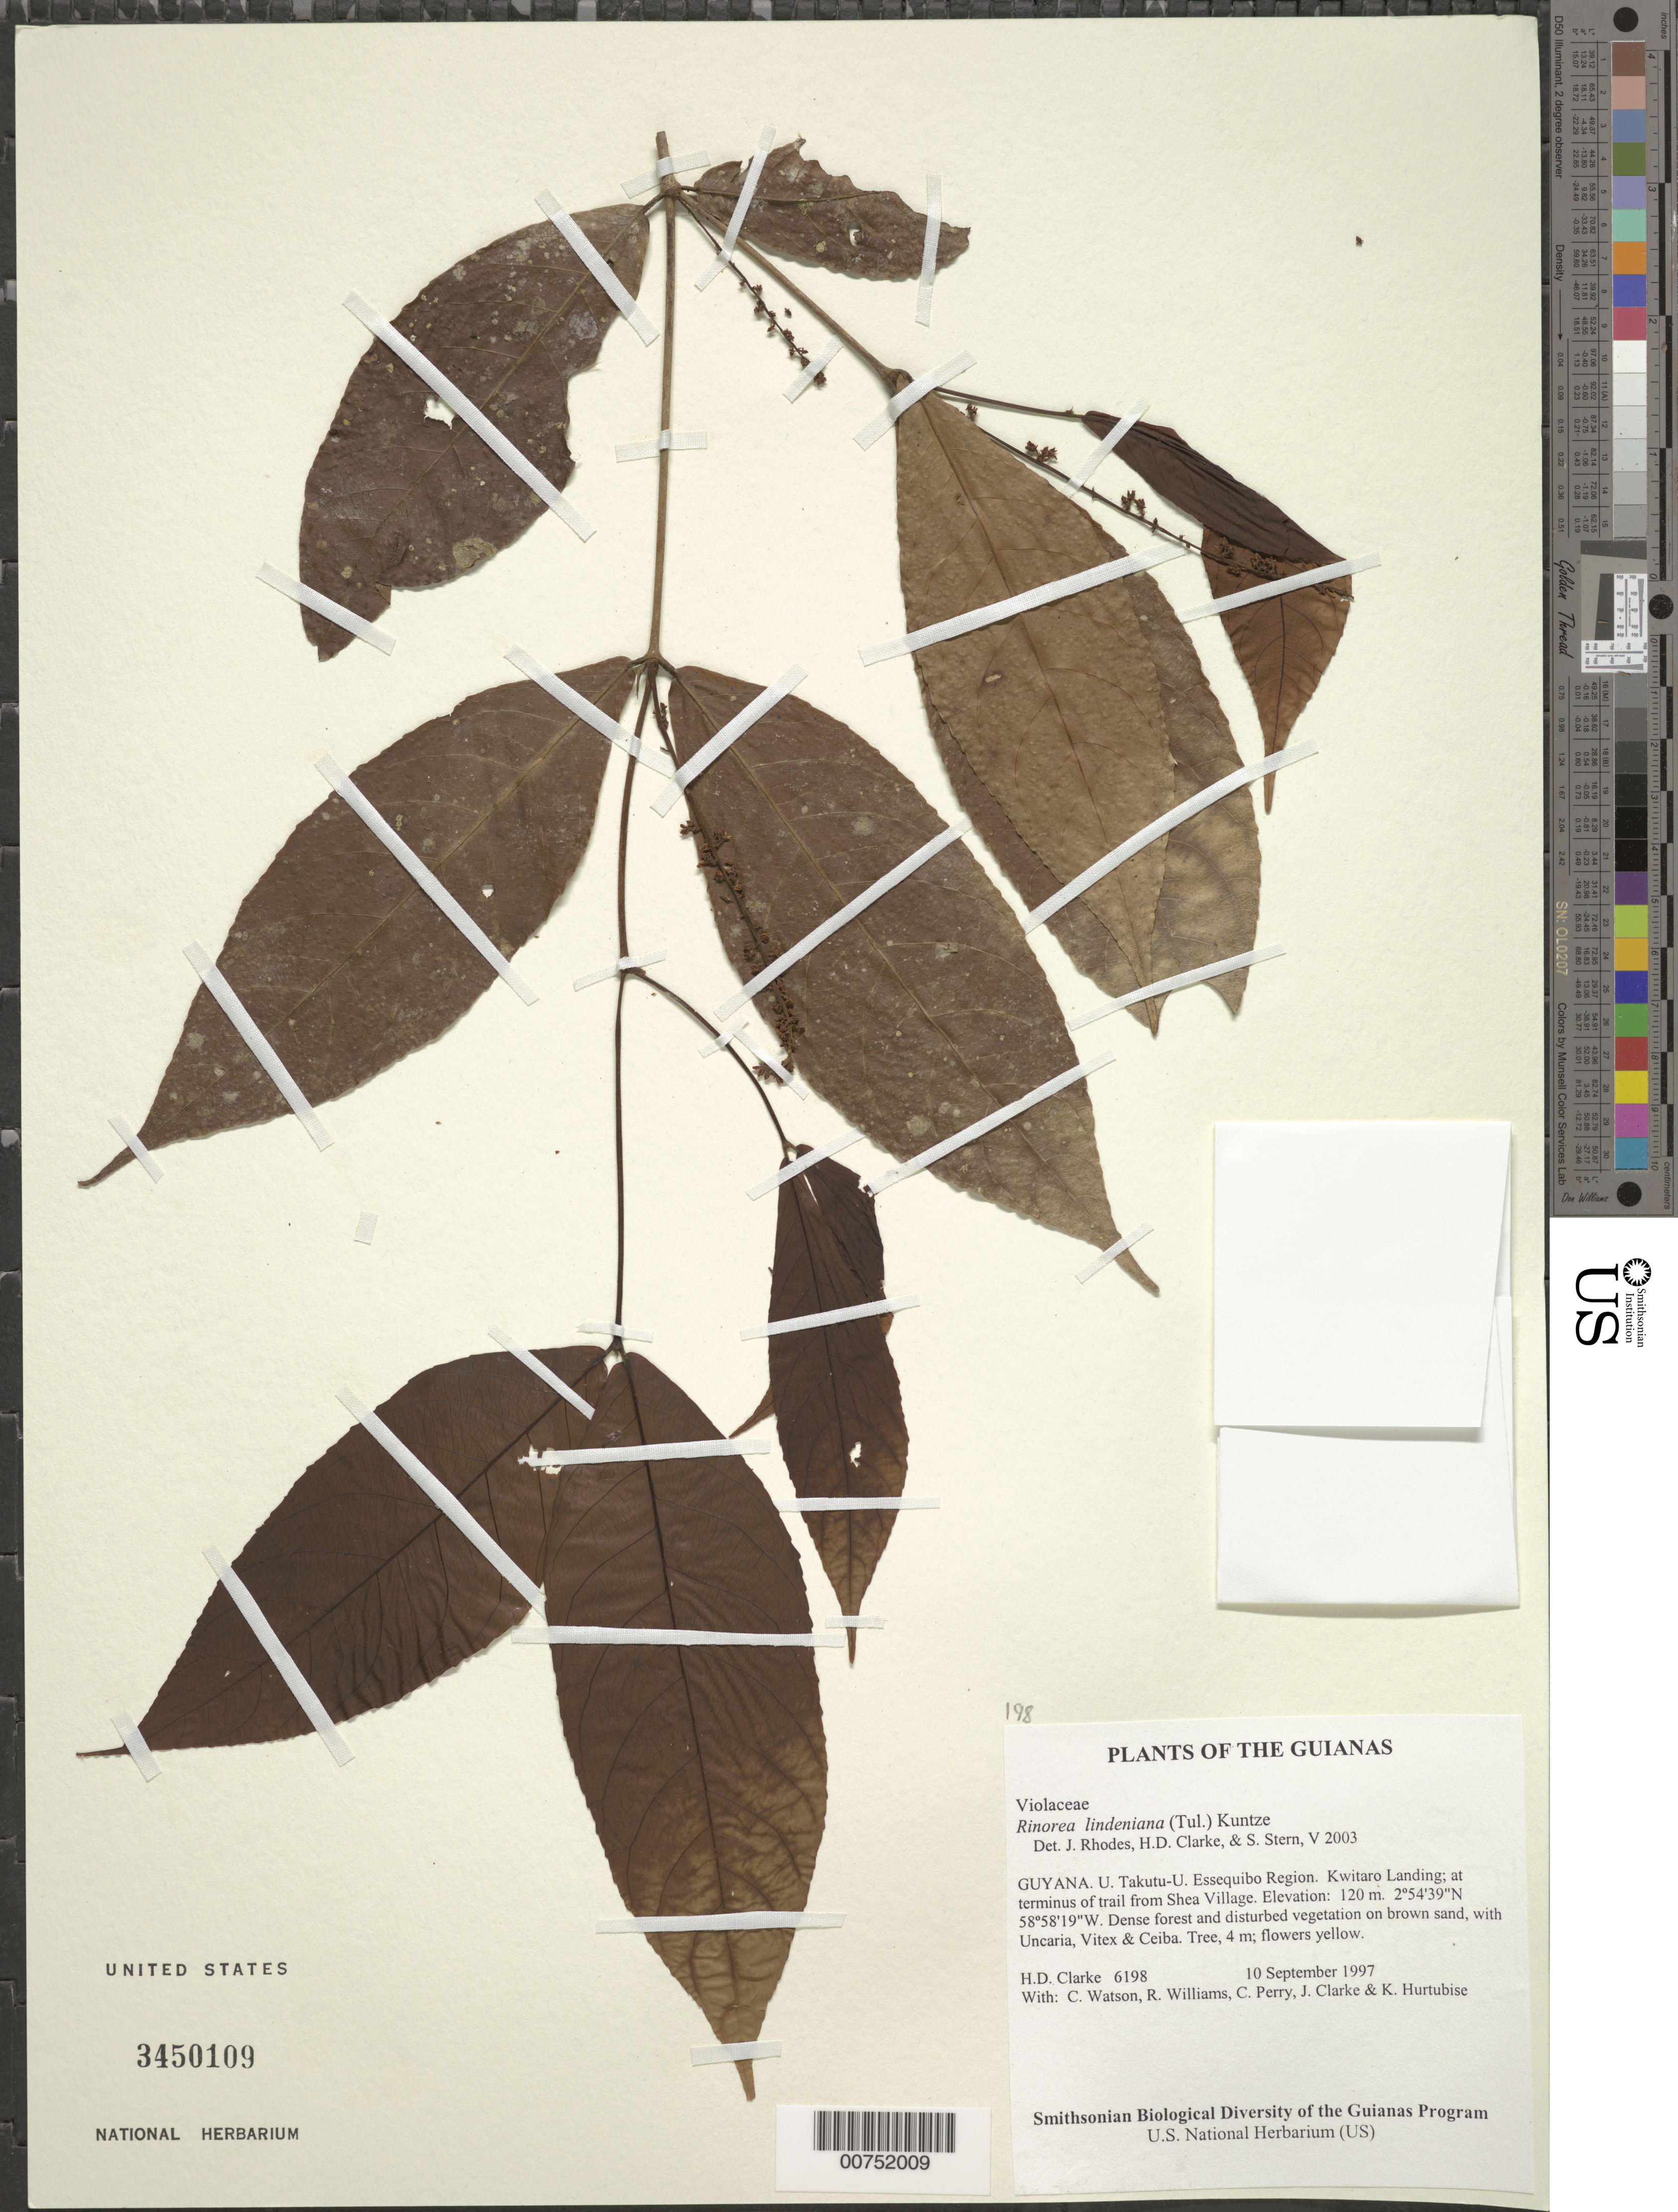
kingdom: Plantae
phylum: Tracheophyta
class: Magnoliopsida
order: Malpighiales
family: Violaceae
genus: Rinorea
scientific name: Rinorea lindeniana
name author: (Tul.) Kuntze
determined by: Clarke, H. D.; Rhodes, J.; Stern, S. R.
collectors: H. D. Clarke, C. Watson, R. Williams, C. Perry, J. Clarke & K. Hurtubise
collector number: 6198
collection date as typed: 10 September 1997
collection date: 1997-09-10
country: Guyana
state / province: U. Takutu-U. Essequibo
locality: Kwitaro Landing; at terminus of trail from Shea Village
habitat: Dense forest and disturbed vegetation on brown sand, with Uncaria, Vitex & Ceiba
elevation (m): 120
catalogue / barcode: US 3450109